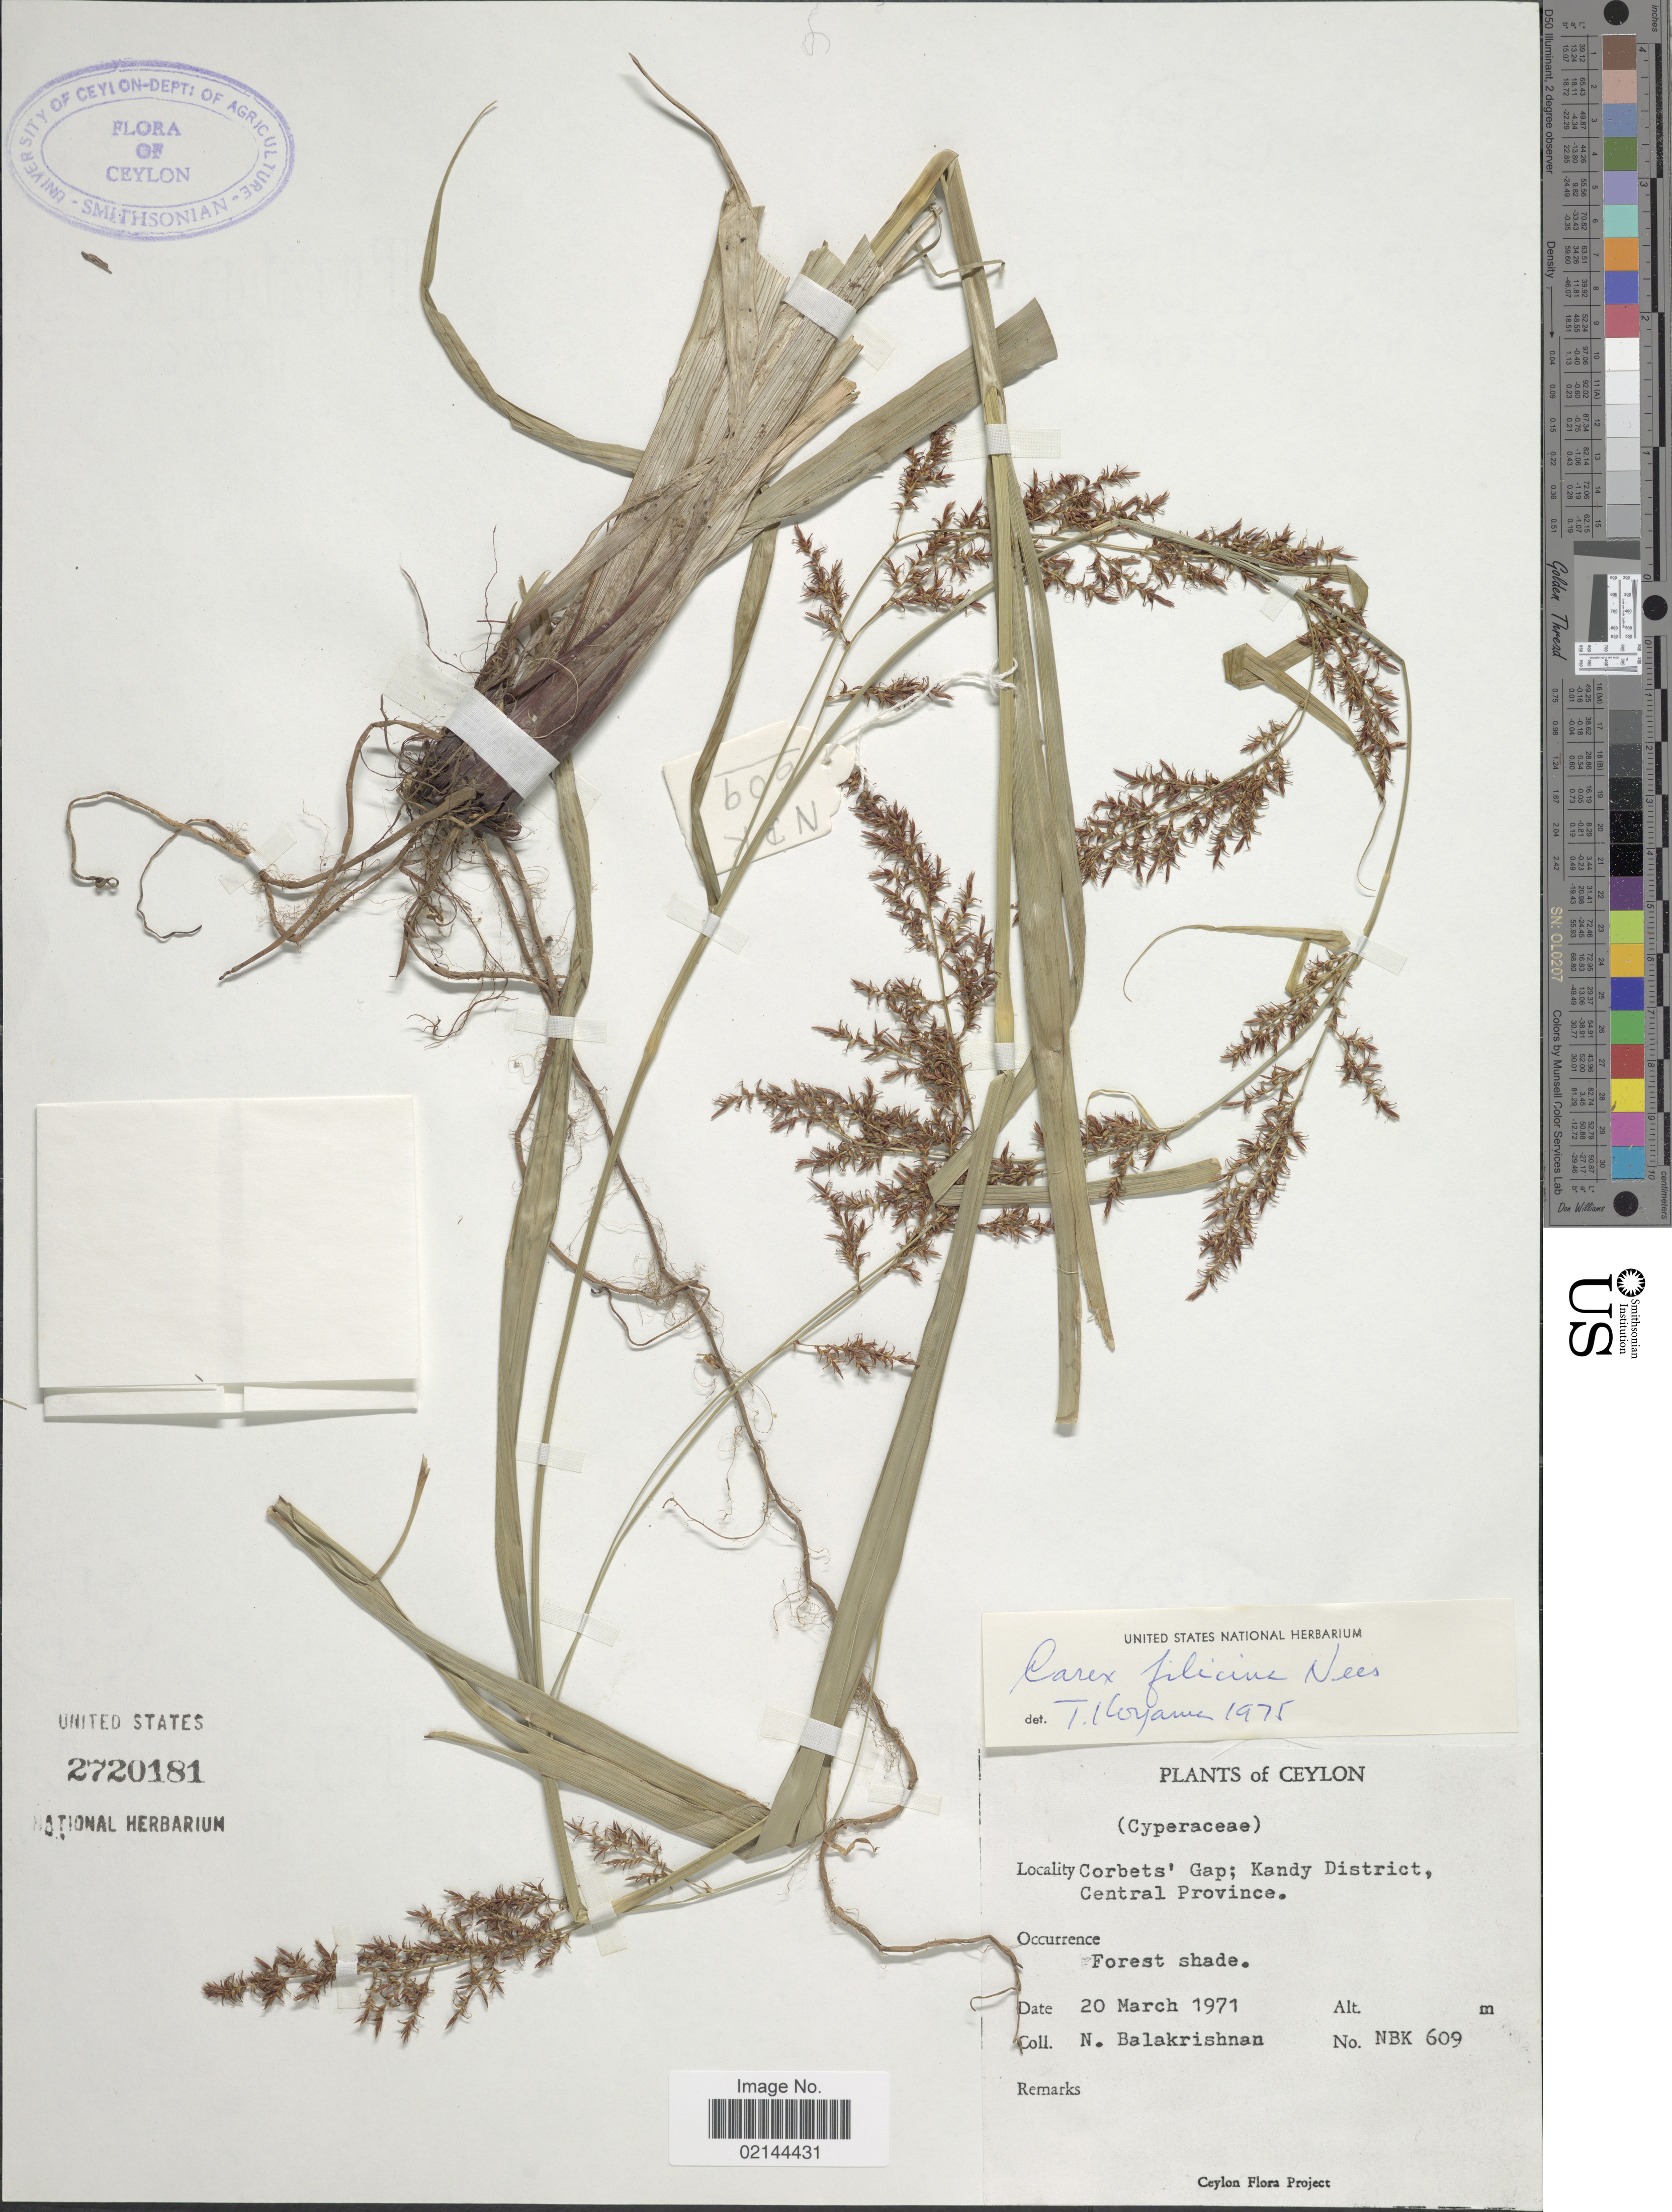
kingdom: Plantae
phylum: Tracheophyta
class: Liliopsida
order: Poales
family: Cyperaceae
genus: Carex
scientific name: Carex filicina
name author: Nees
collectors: N. Balakrishnan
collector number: NBK609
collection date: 1971-03-20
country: Sri Lanka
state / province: Central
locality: Ceylon. Corbets Gap: Kandy District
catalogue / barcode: US 2720181